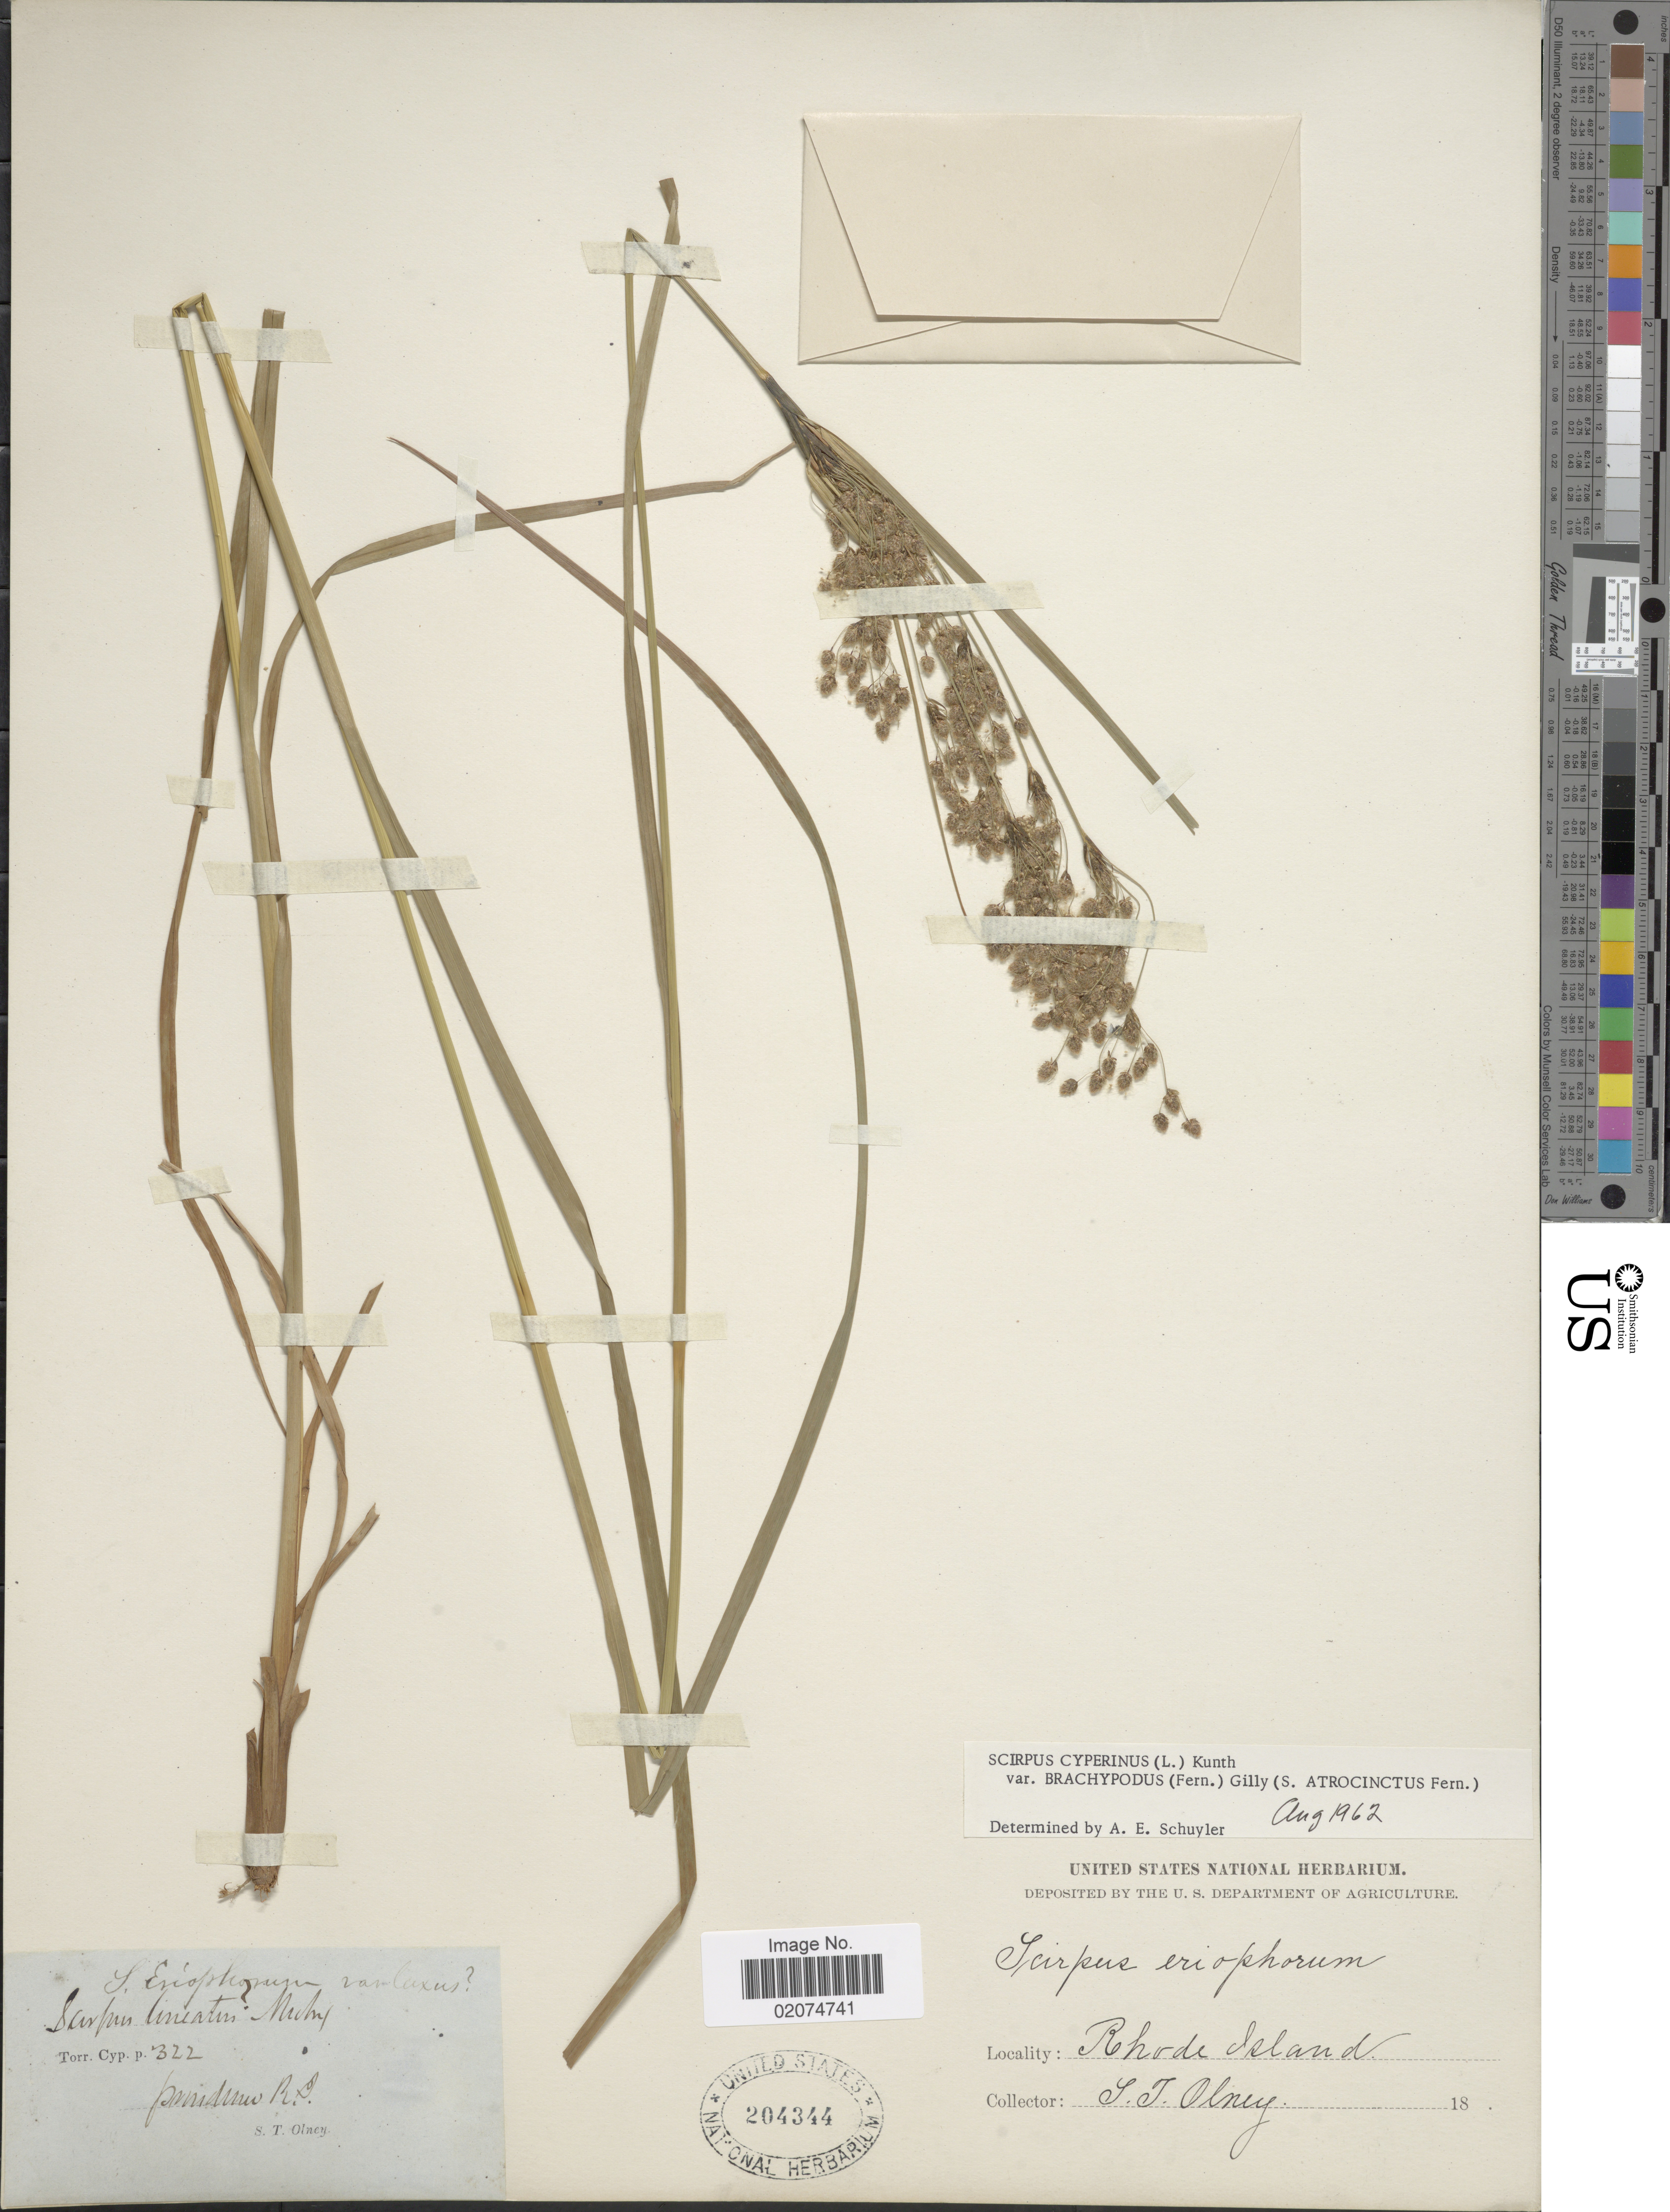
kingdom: Plantae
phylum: Tracheophyta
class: Liliopsida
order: Poales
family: Cyperaceae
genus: Scirpus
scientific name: Scirpus atrocinctus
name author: Fernald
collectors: S. Olney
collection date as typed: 18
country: United States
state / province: Rhode Island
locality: Providence, R.I.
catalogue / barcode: US 204344